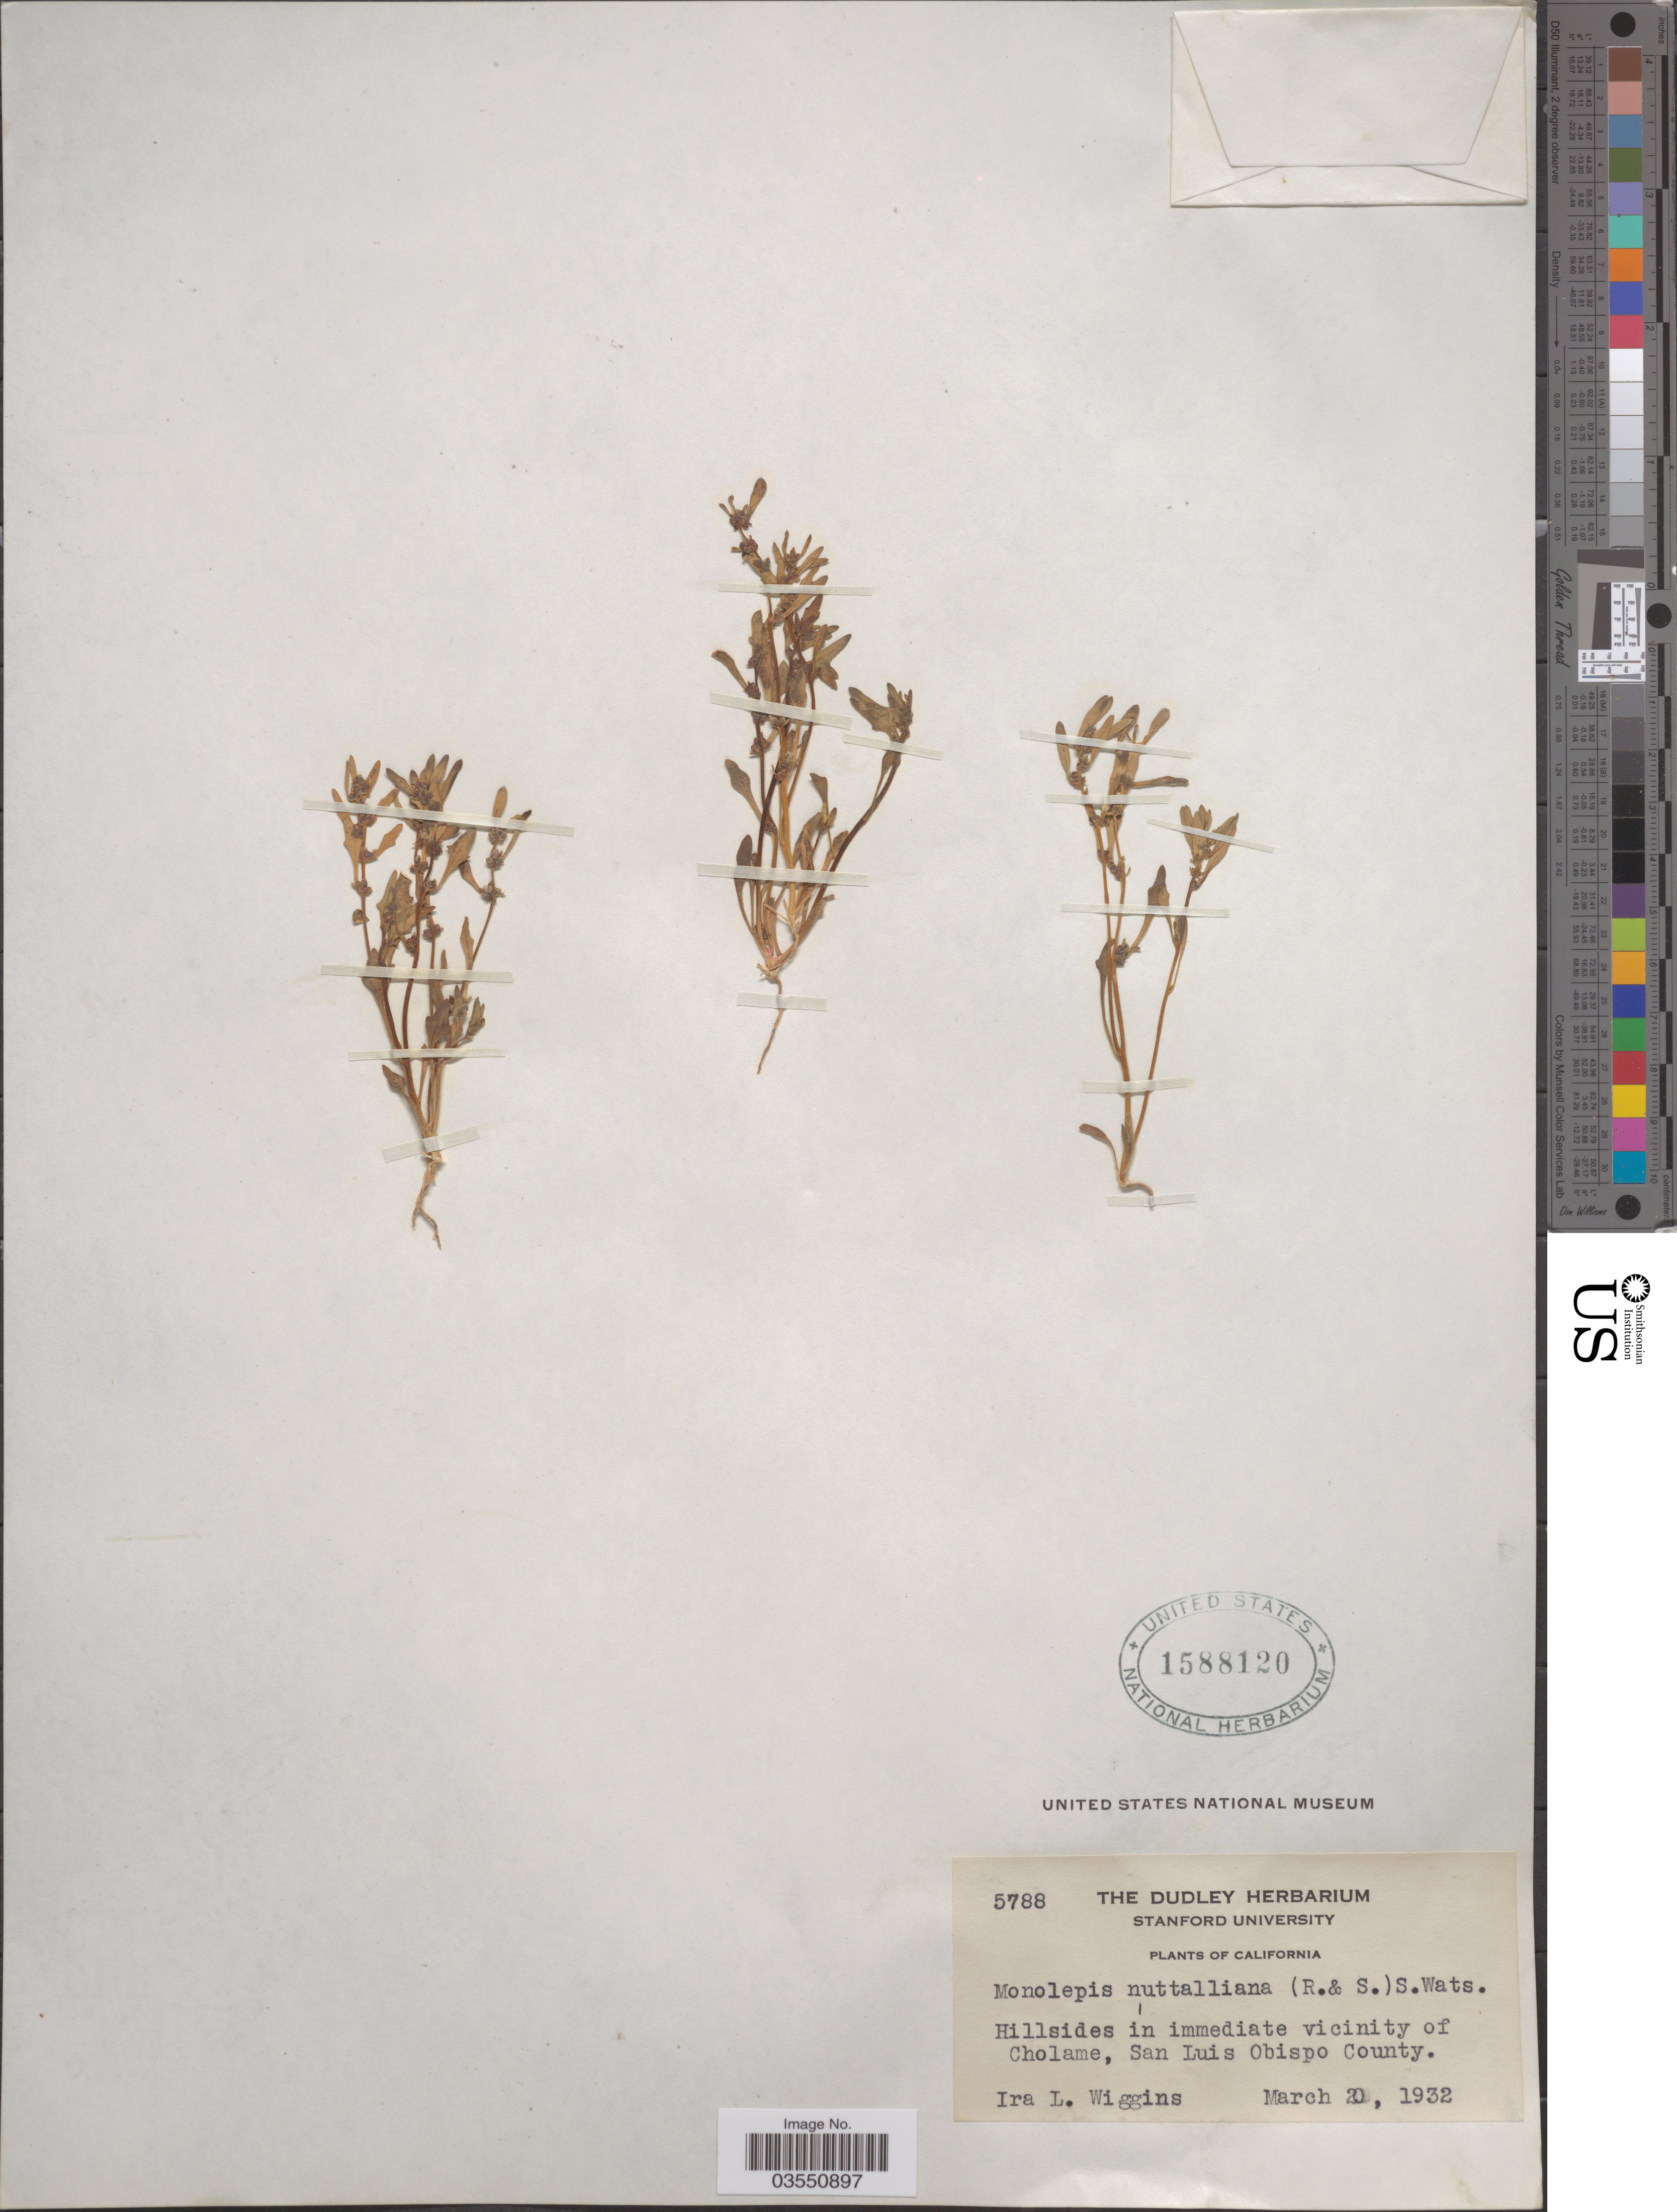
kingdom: Plantae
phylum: Tracheophyta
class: Magnoliopsida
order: Caryophyllales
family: Amaranthaceae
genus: Blitum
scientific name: Blitum nuttallianum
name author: Schult.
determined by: U.S. National Herbarium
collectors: I. L. Wiggins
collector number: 5788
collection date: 1932-03-20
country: United States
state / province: California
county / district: San Luis Obispo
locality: Hillsides in immediate vicinity of Cholame, San Luis Obispo County.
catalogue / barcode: US 1588120